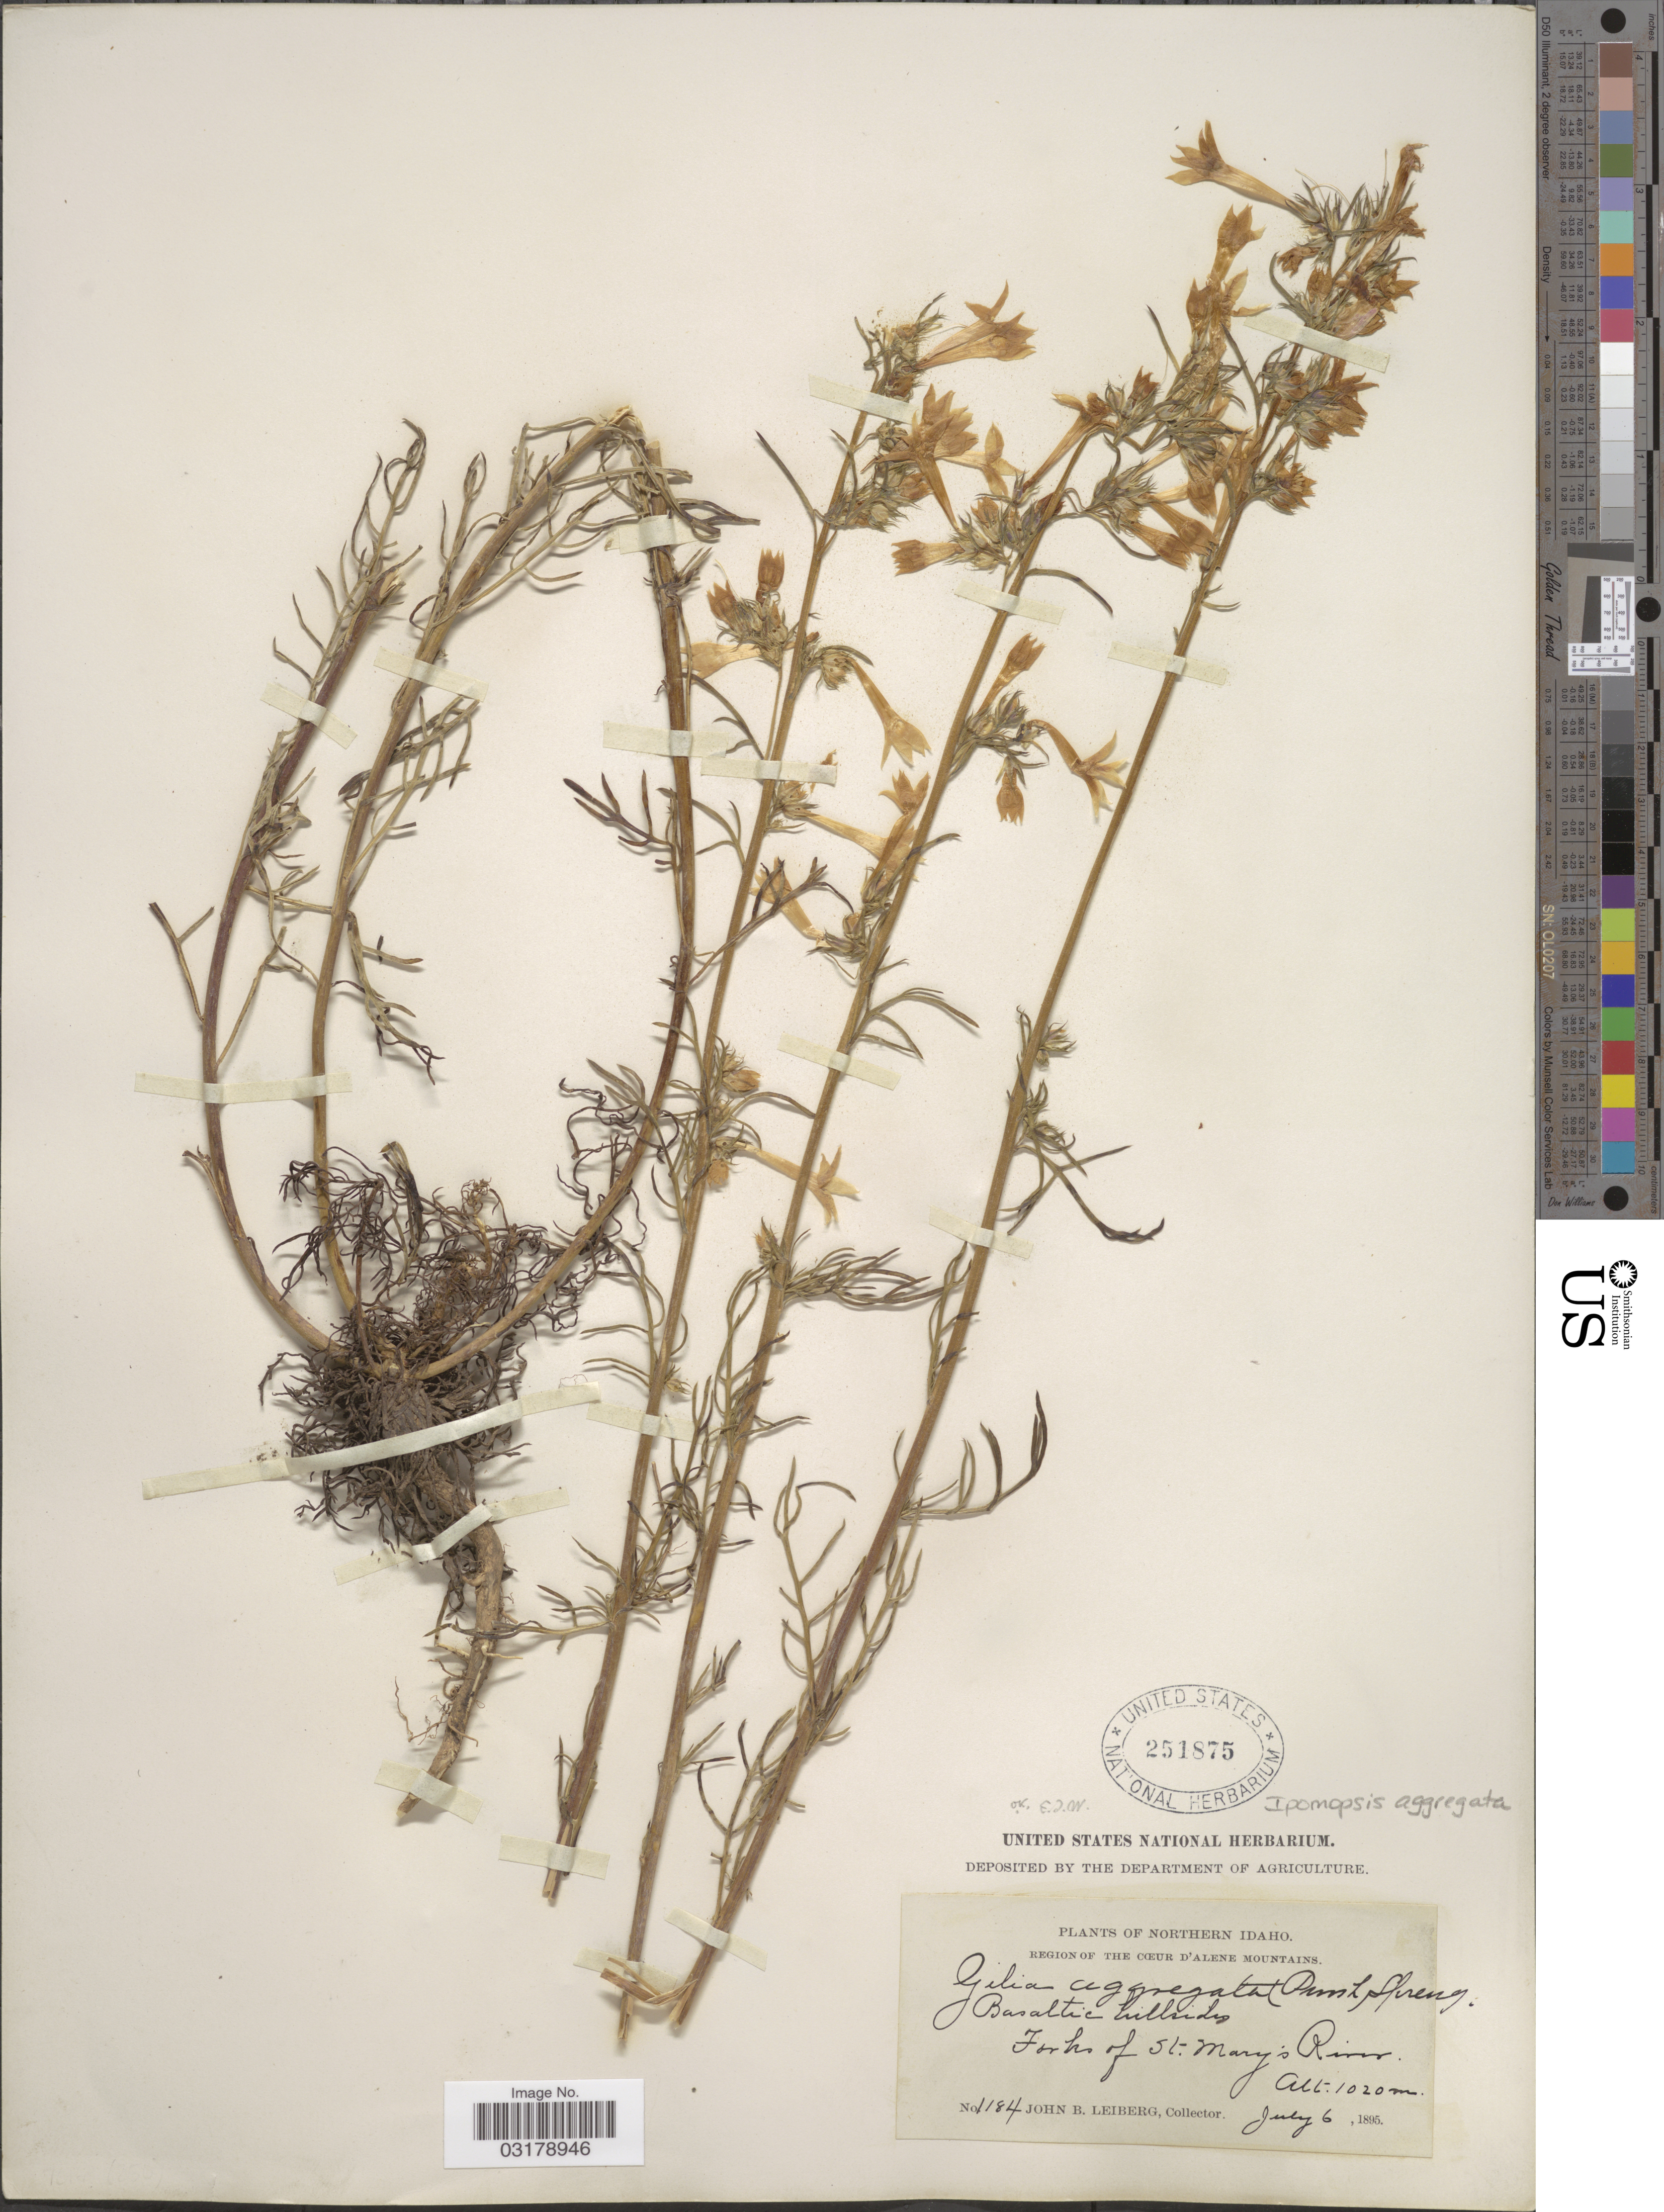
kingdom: Plantae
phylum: Tracheophyta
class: Magnoliopsida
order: Ericales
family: Polemoniaceae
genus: Ipomopsis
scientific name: Ipomopsis aggregata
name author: (Pursh) V.E. Grant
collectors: J. Leiberg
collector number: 1184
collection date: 1895-07-06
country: United States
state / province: Idaho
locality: Northern Idaho. Region of the Cœur D'Alene Mountains. Forks of St. Mary's River.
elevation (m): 1020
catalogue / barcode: US 251875